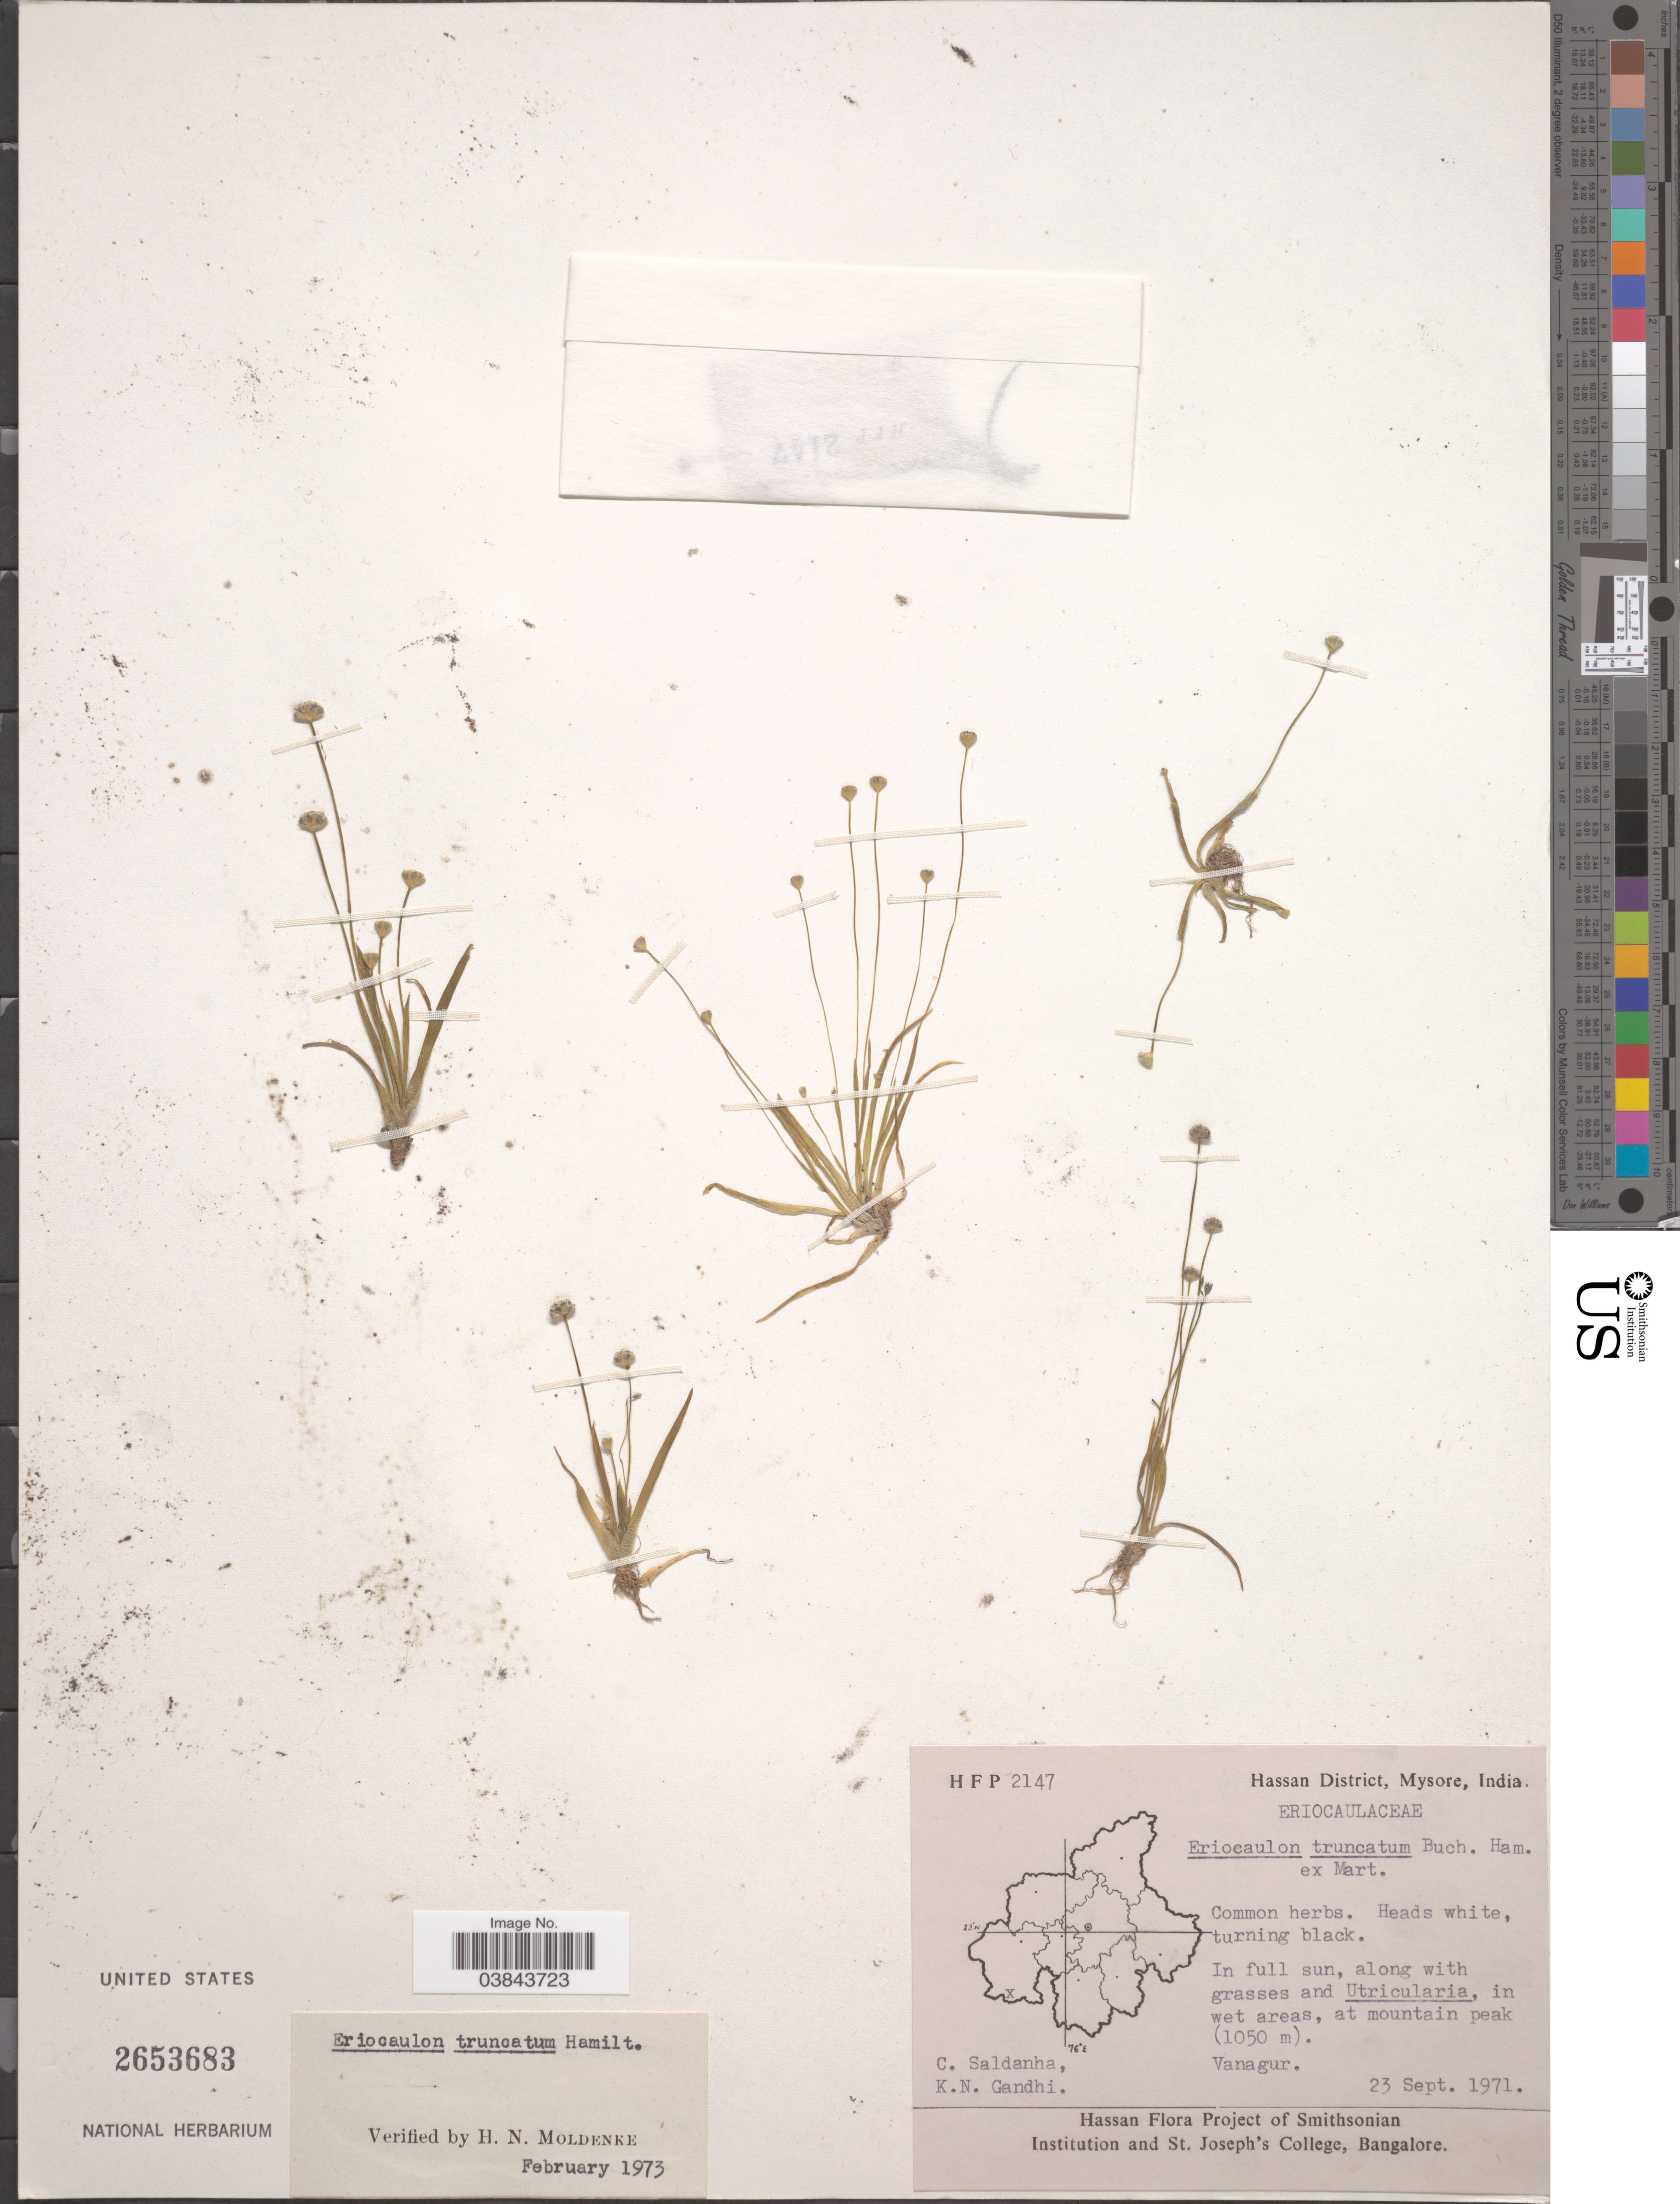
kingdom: Plantae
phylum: Tracheophyta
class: Liliopsida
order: Poales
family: Eriocaulaceae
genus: Eriocaulon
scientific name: Eriocaulon truncatum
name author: Buch.-Ham. ex Mart.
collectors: C. Saldanha & K. N. Gandhi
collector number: HFP2147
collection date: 1971-09-23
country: India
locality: Hassan District, Mysore. Vanagur.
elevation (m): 1050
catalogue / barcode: US 2653683